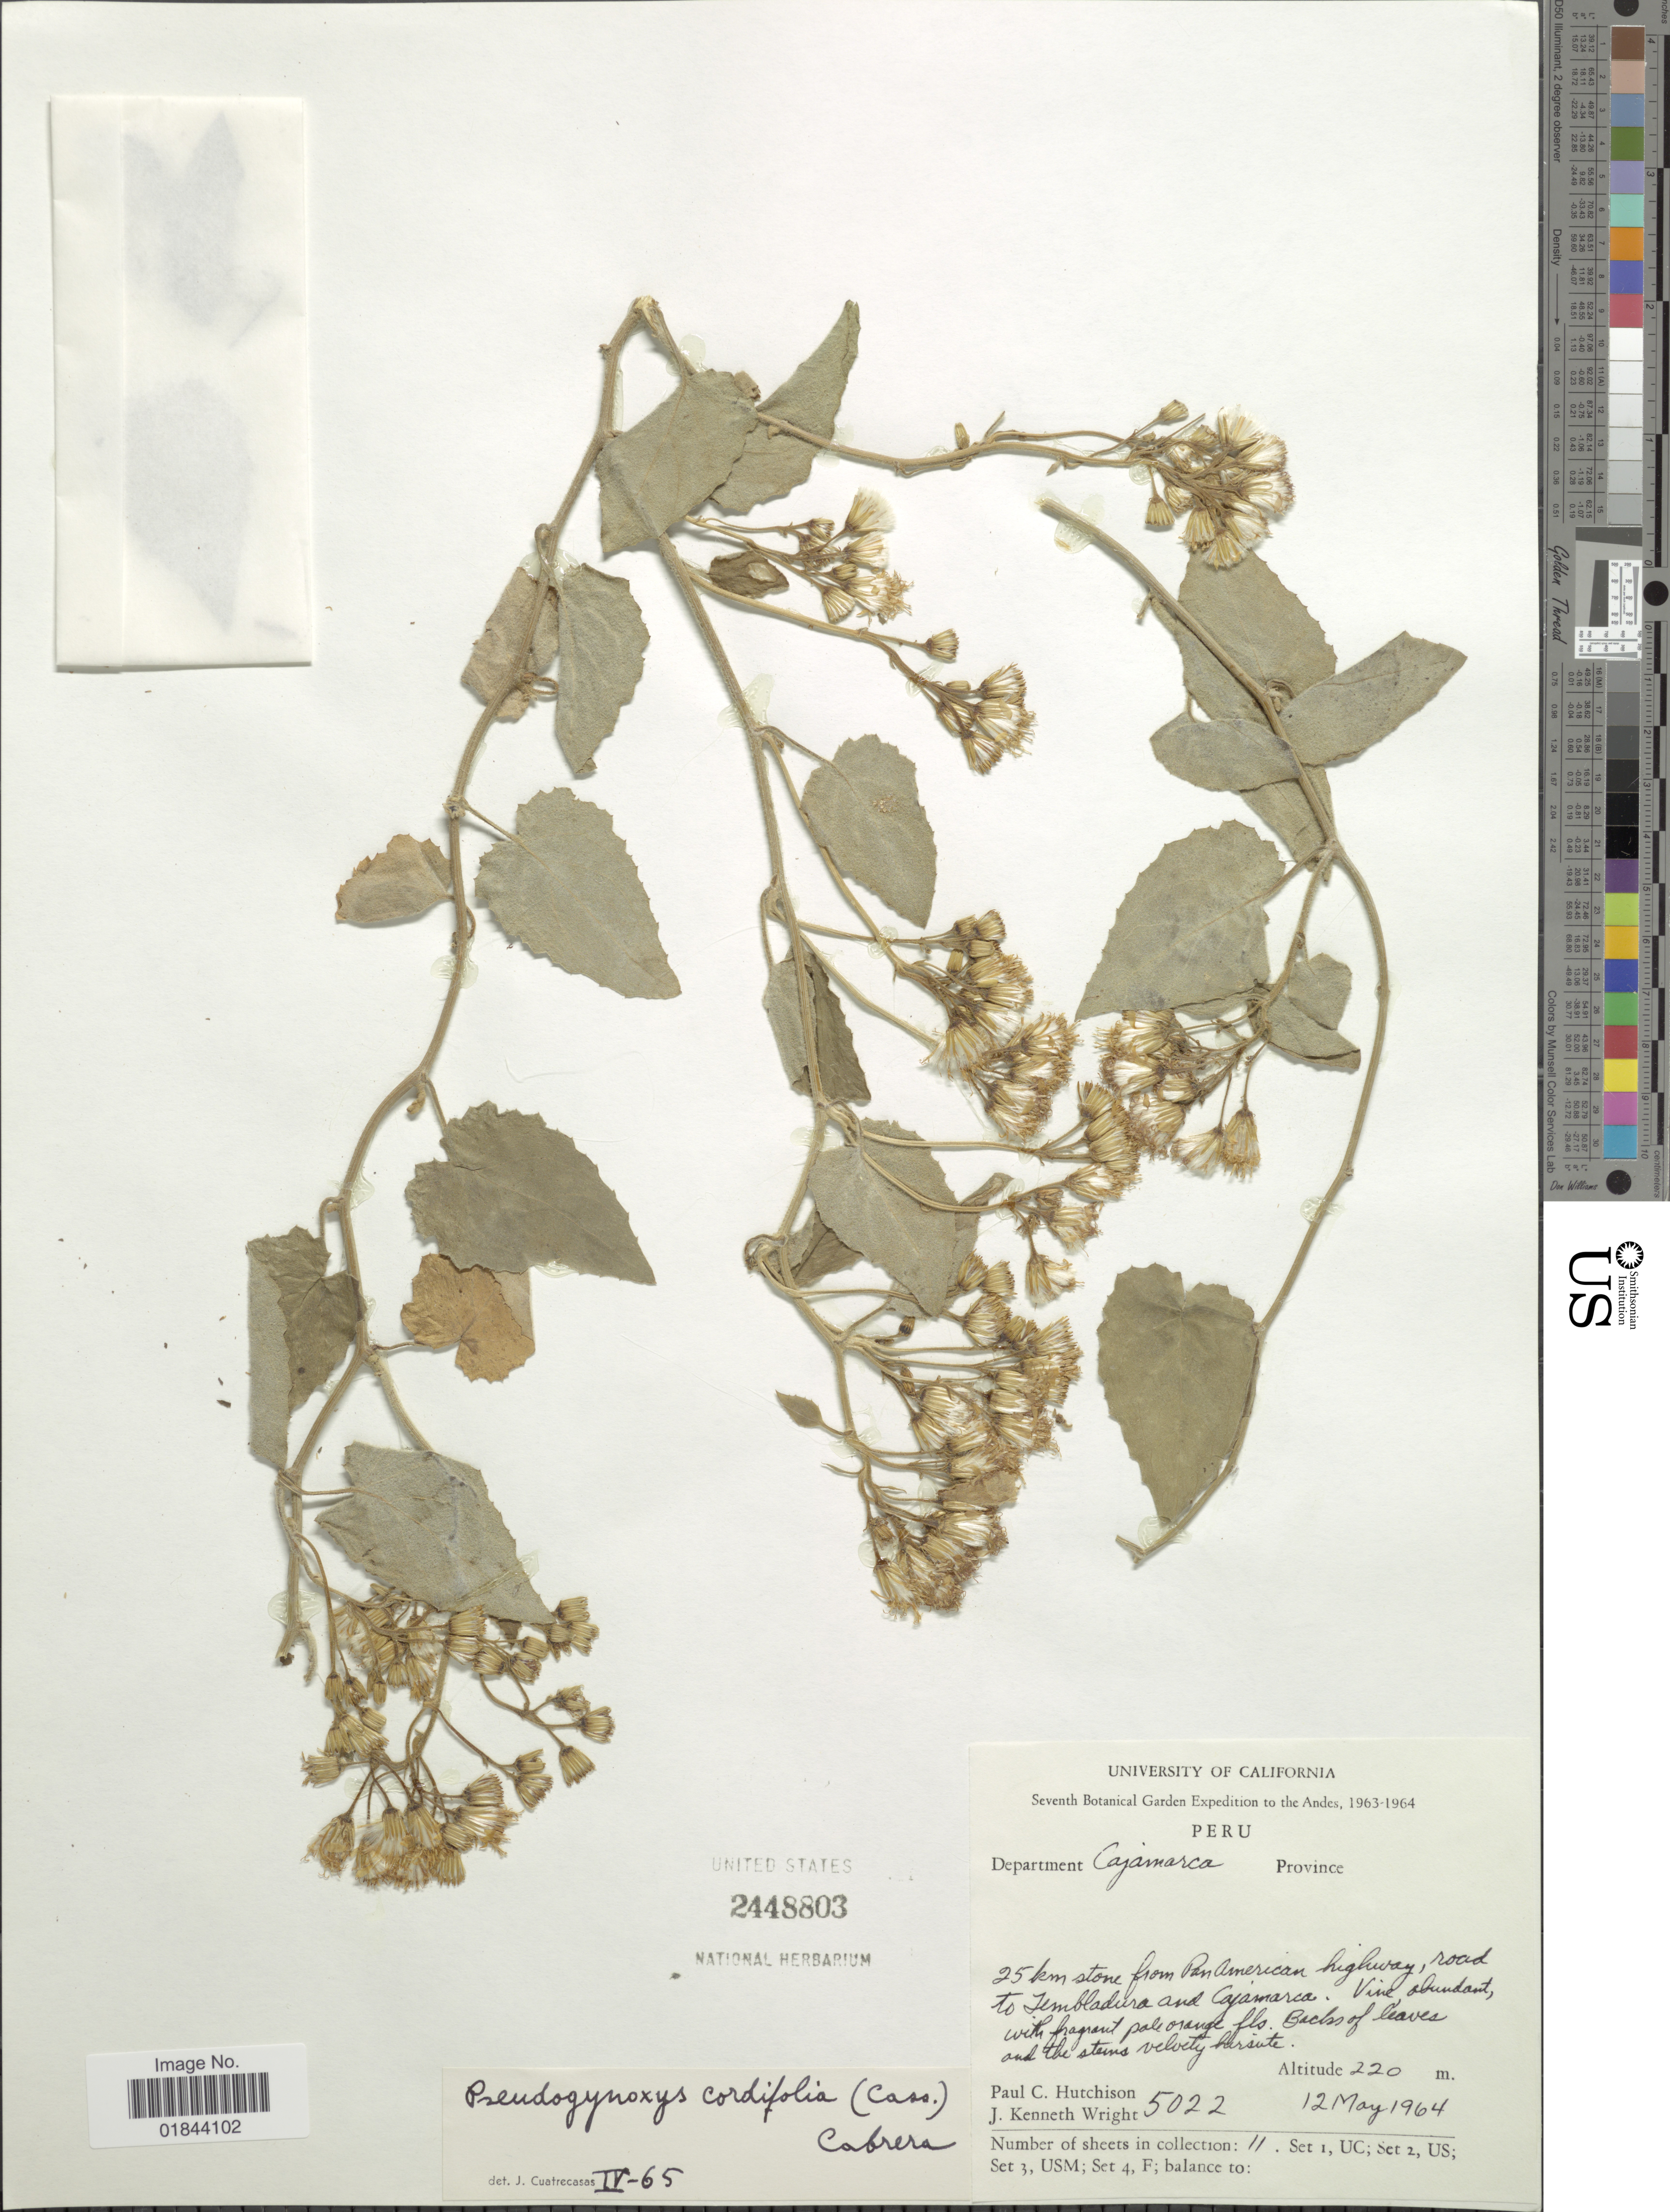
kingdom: Plantae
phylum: Tracheophyta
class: Magnoliopsida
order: Asterales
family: Asteraceae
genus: Pseudogynoxys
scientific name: Pseudogynoxys cordifolia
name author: (Cass.) Cabrera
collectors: P. C. Hutchison & J. K. Wright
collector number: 5022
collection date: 1964-05-12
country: Peru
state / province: Cajamarca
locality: Department Cajamarca, 25 km stone from Pan American highway, road to Jembladura and Cajamarca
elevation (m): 220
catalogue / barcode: US 2448803